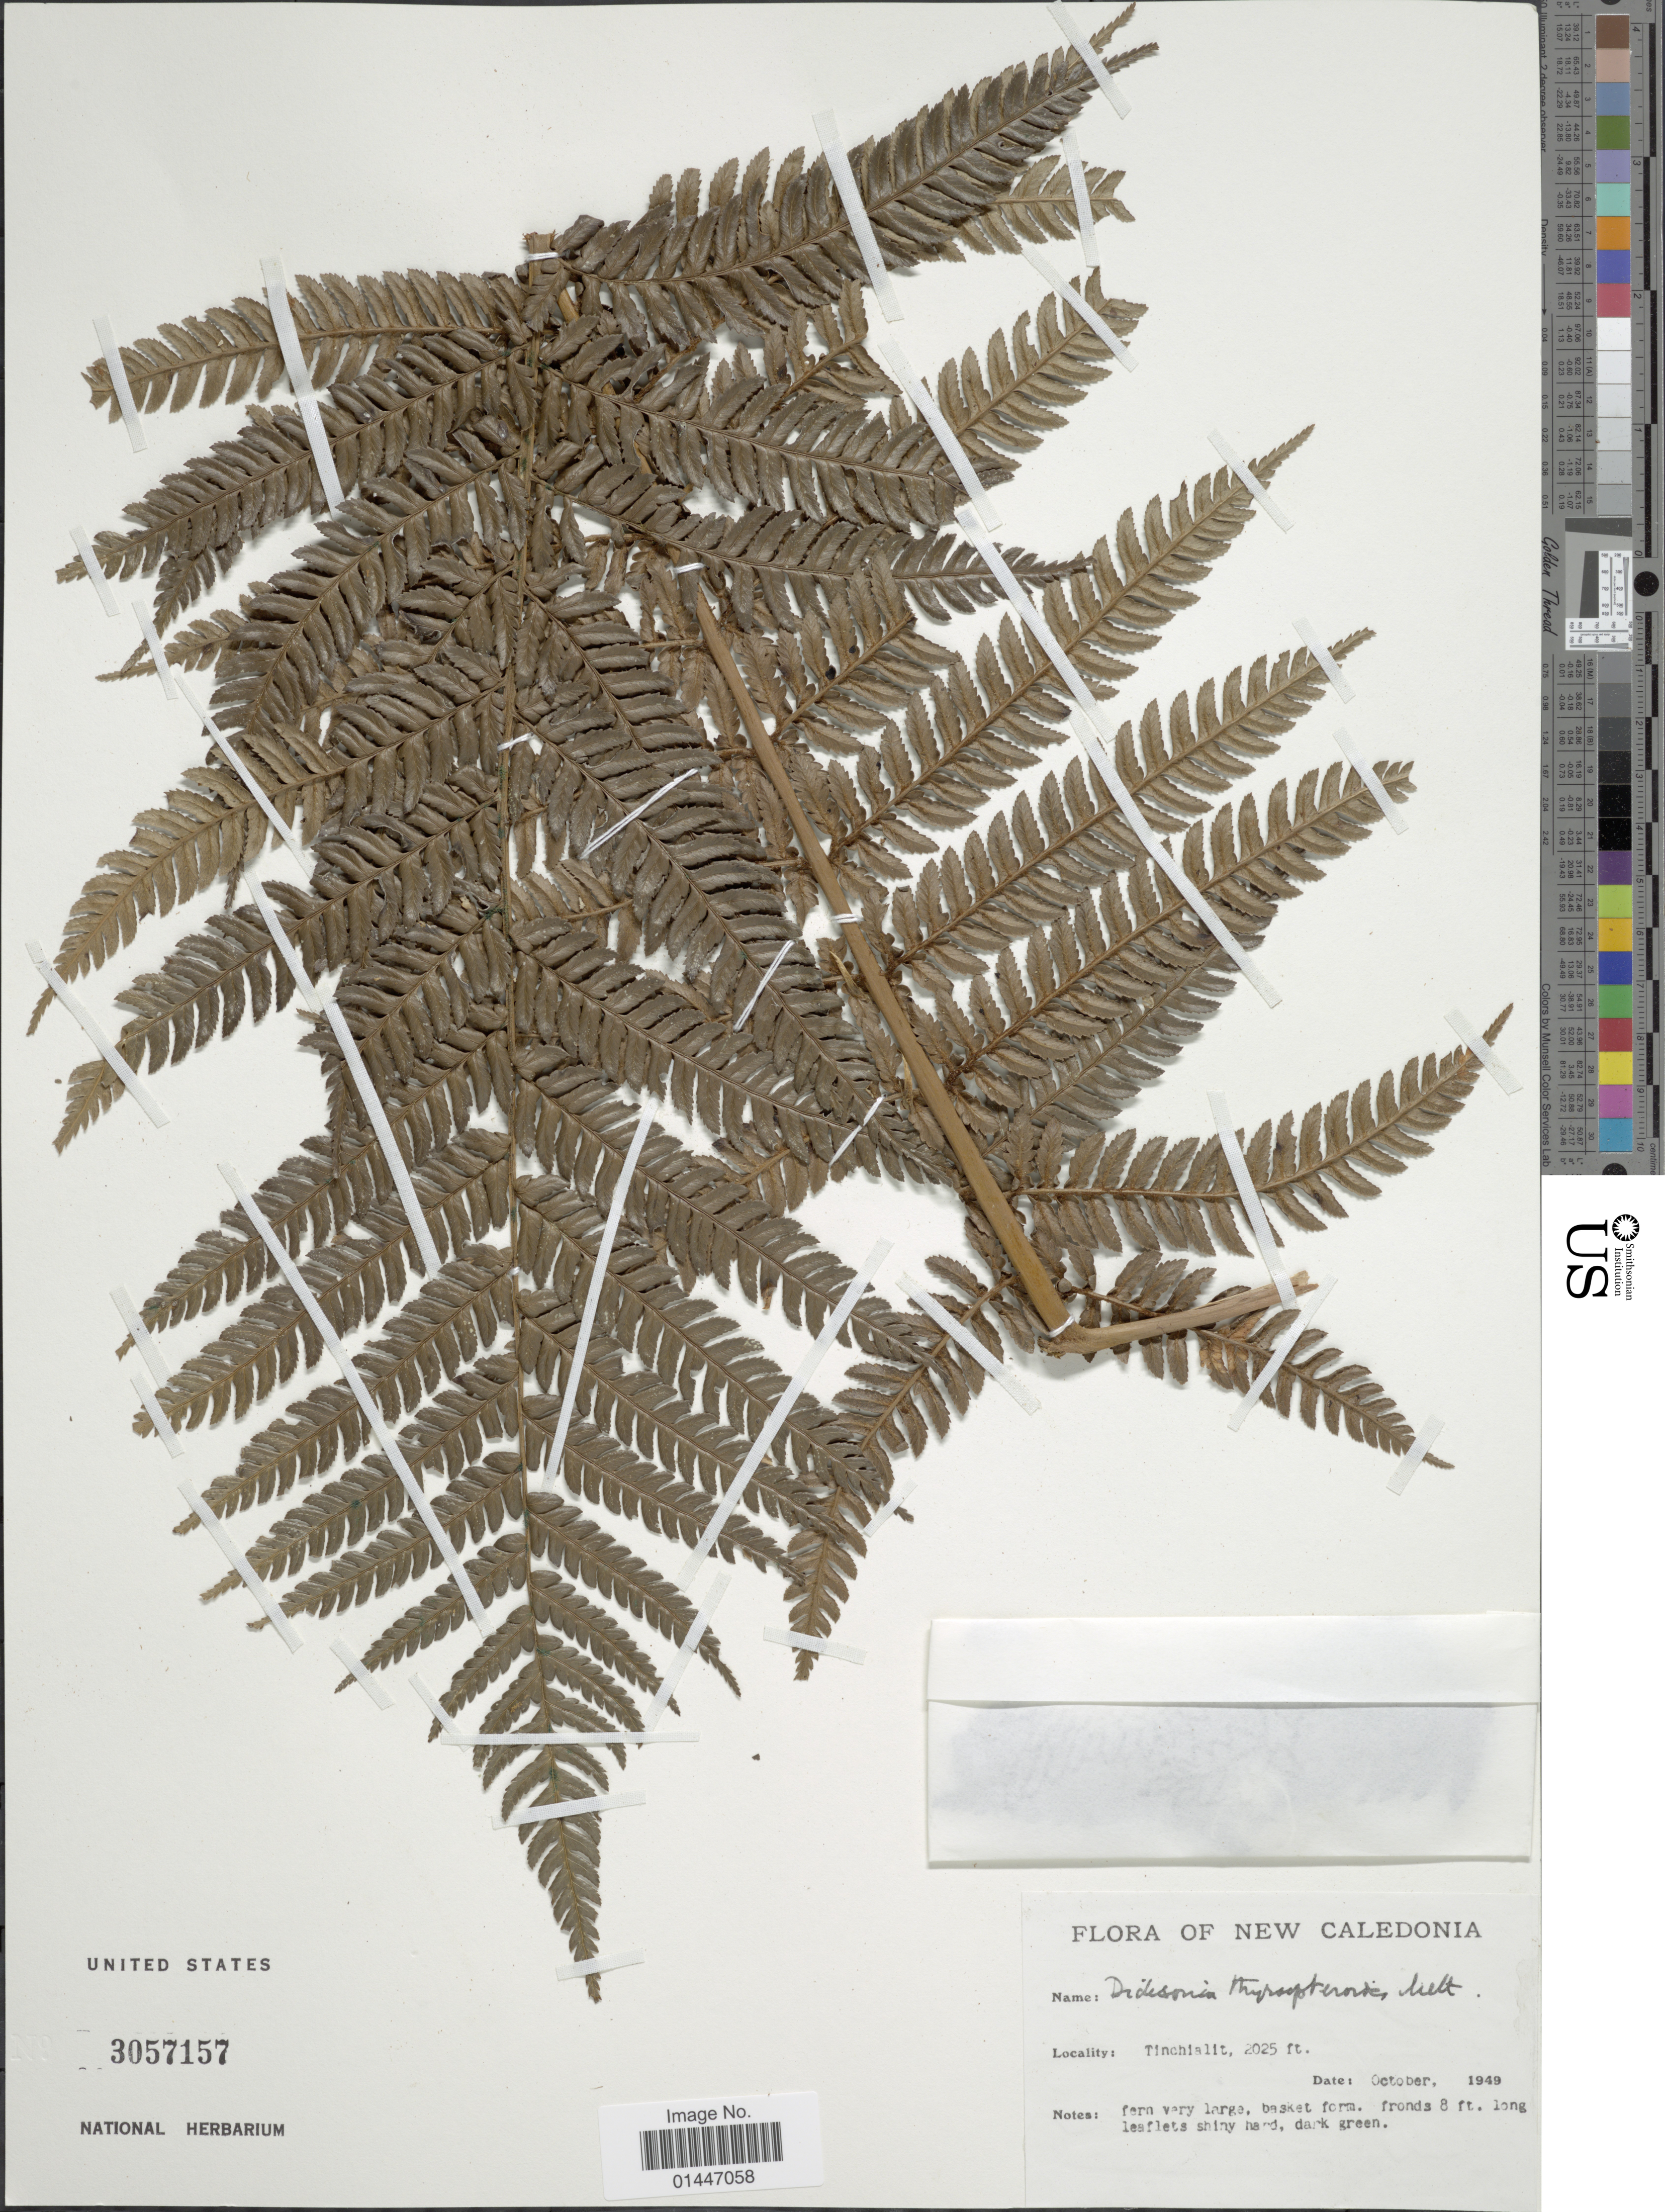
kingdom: Plantae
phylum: Tracheophyta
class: Polypodiopsida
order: Cyatheales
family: Dicksoniaceae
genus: Dicksonia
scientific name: Dicksonia thyrsopteroides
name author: Mett.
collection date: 1949-10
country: New Caledonia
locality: Tinchialit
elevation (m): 617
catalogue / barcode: US 3057157